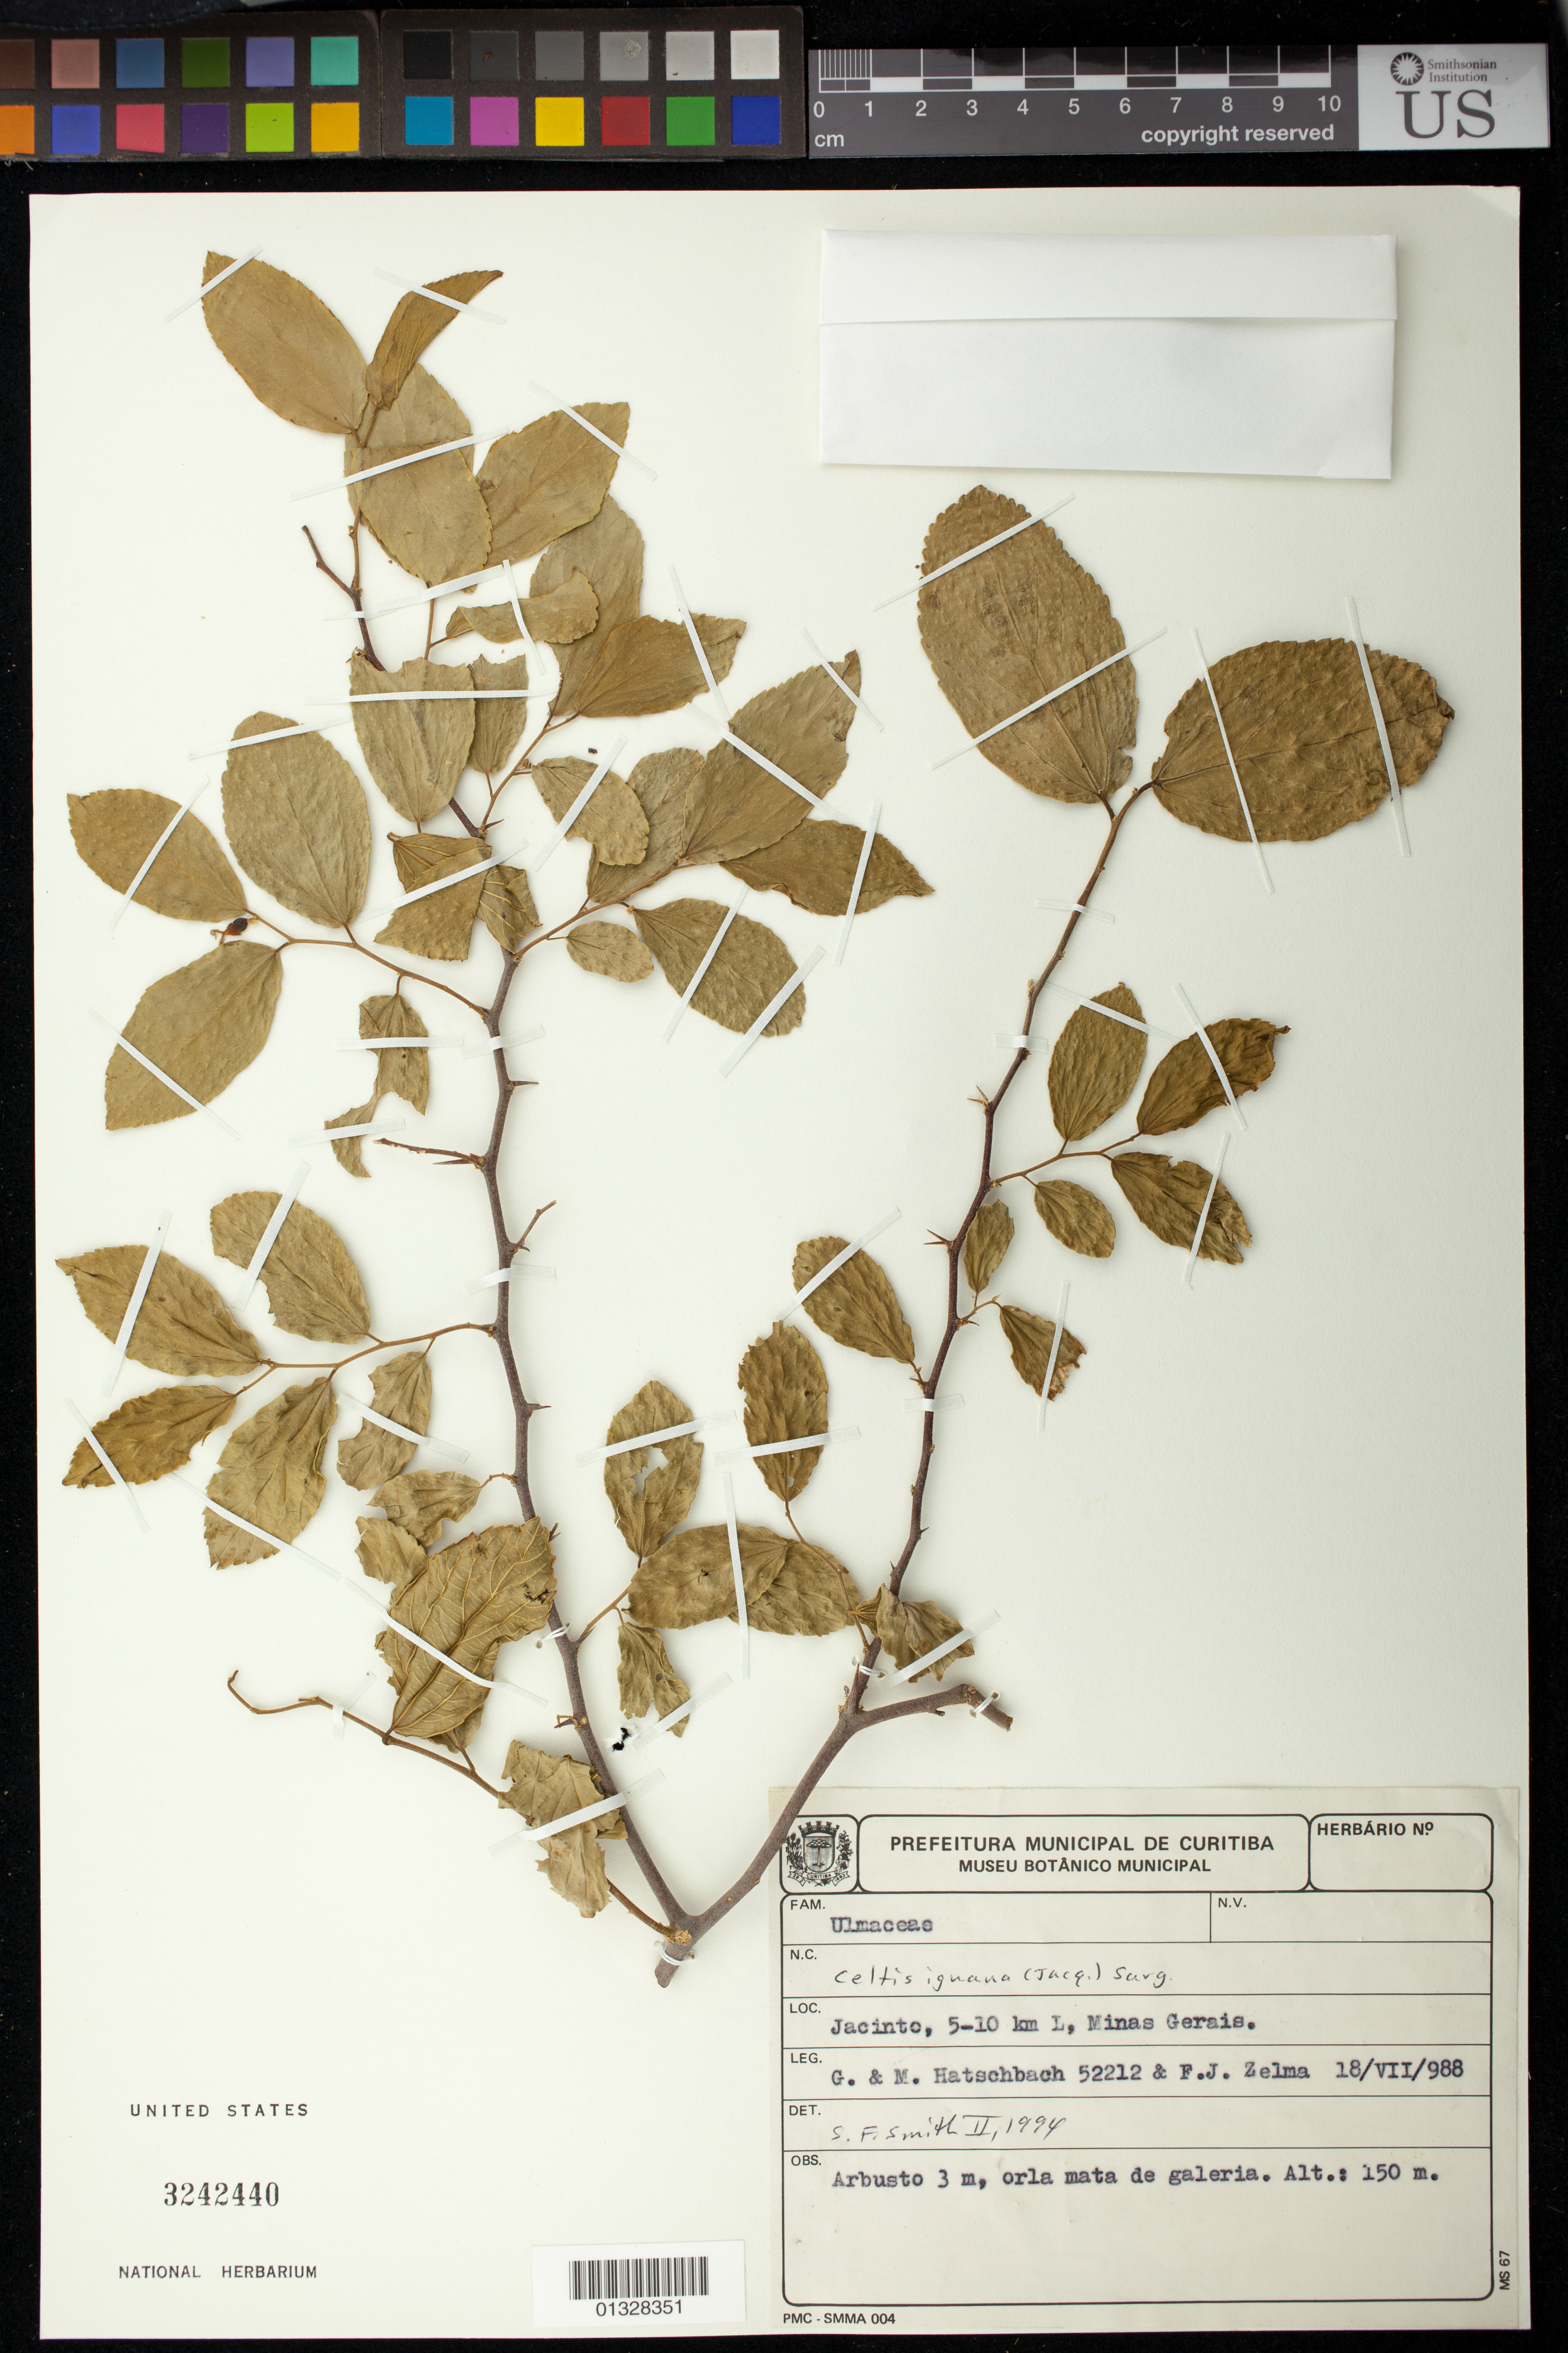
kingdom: Plantae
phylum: Tracheophyta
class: Magnoliopsida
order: Rosales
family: Cannabaceae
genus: Celtis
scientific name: Celtis iguanaea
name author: (Jacq.) Sarg.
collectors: G. Hatschbach, M. M. Hatschbach & F. J. Zelma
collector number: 52212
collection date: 1988-07-18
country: Brazil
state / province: Minas Gerais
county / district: Jacinto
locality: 5/10 Km L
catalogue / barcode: US 3242440